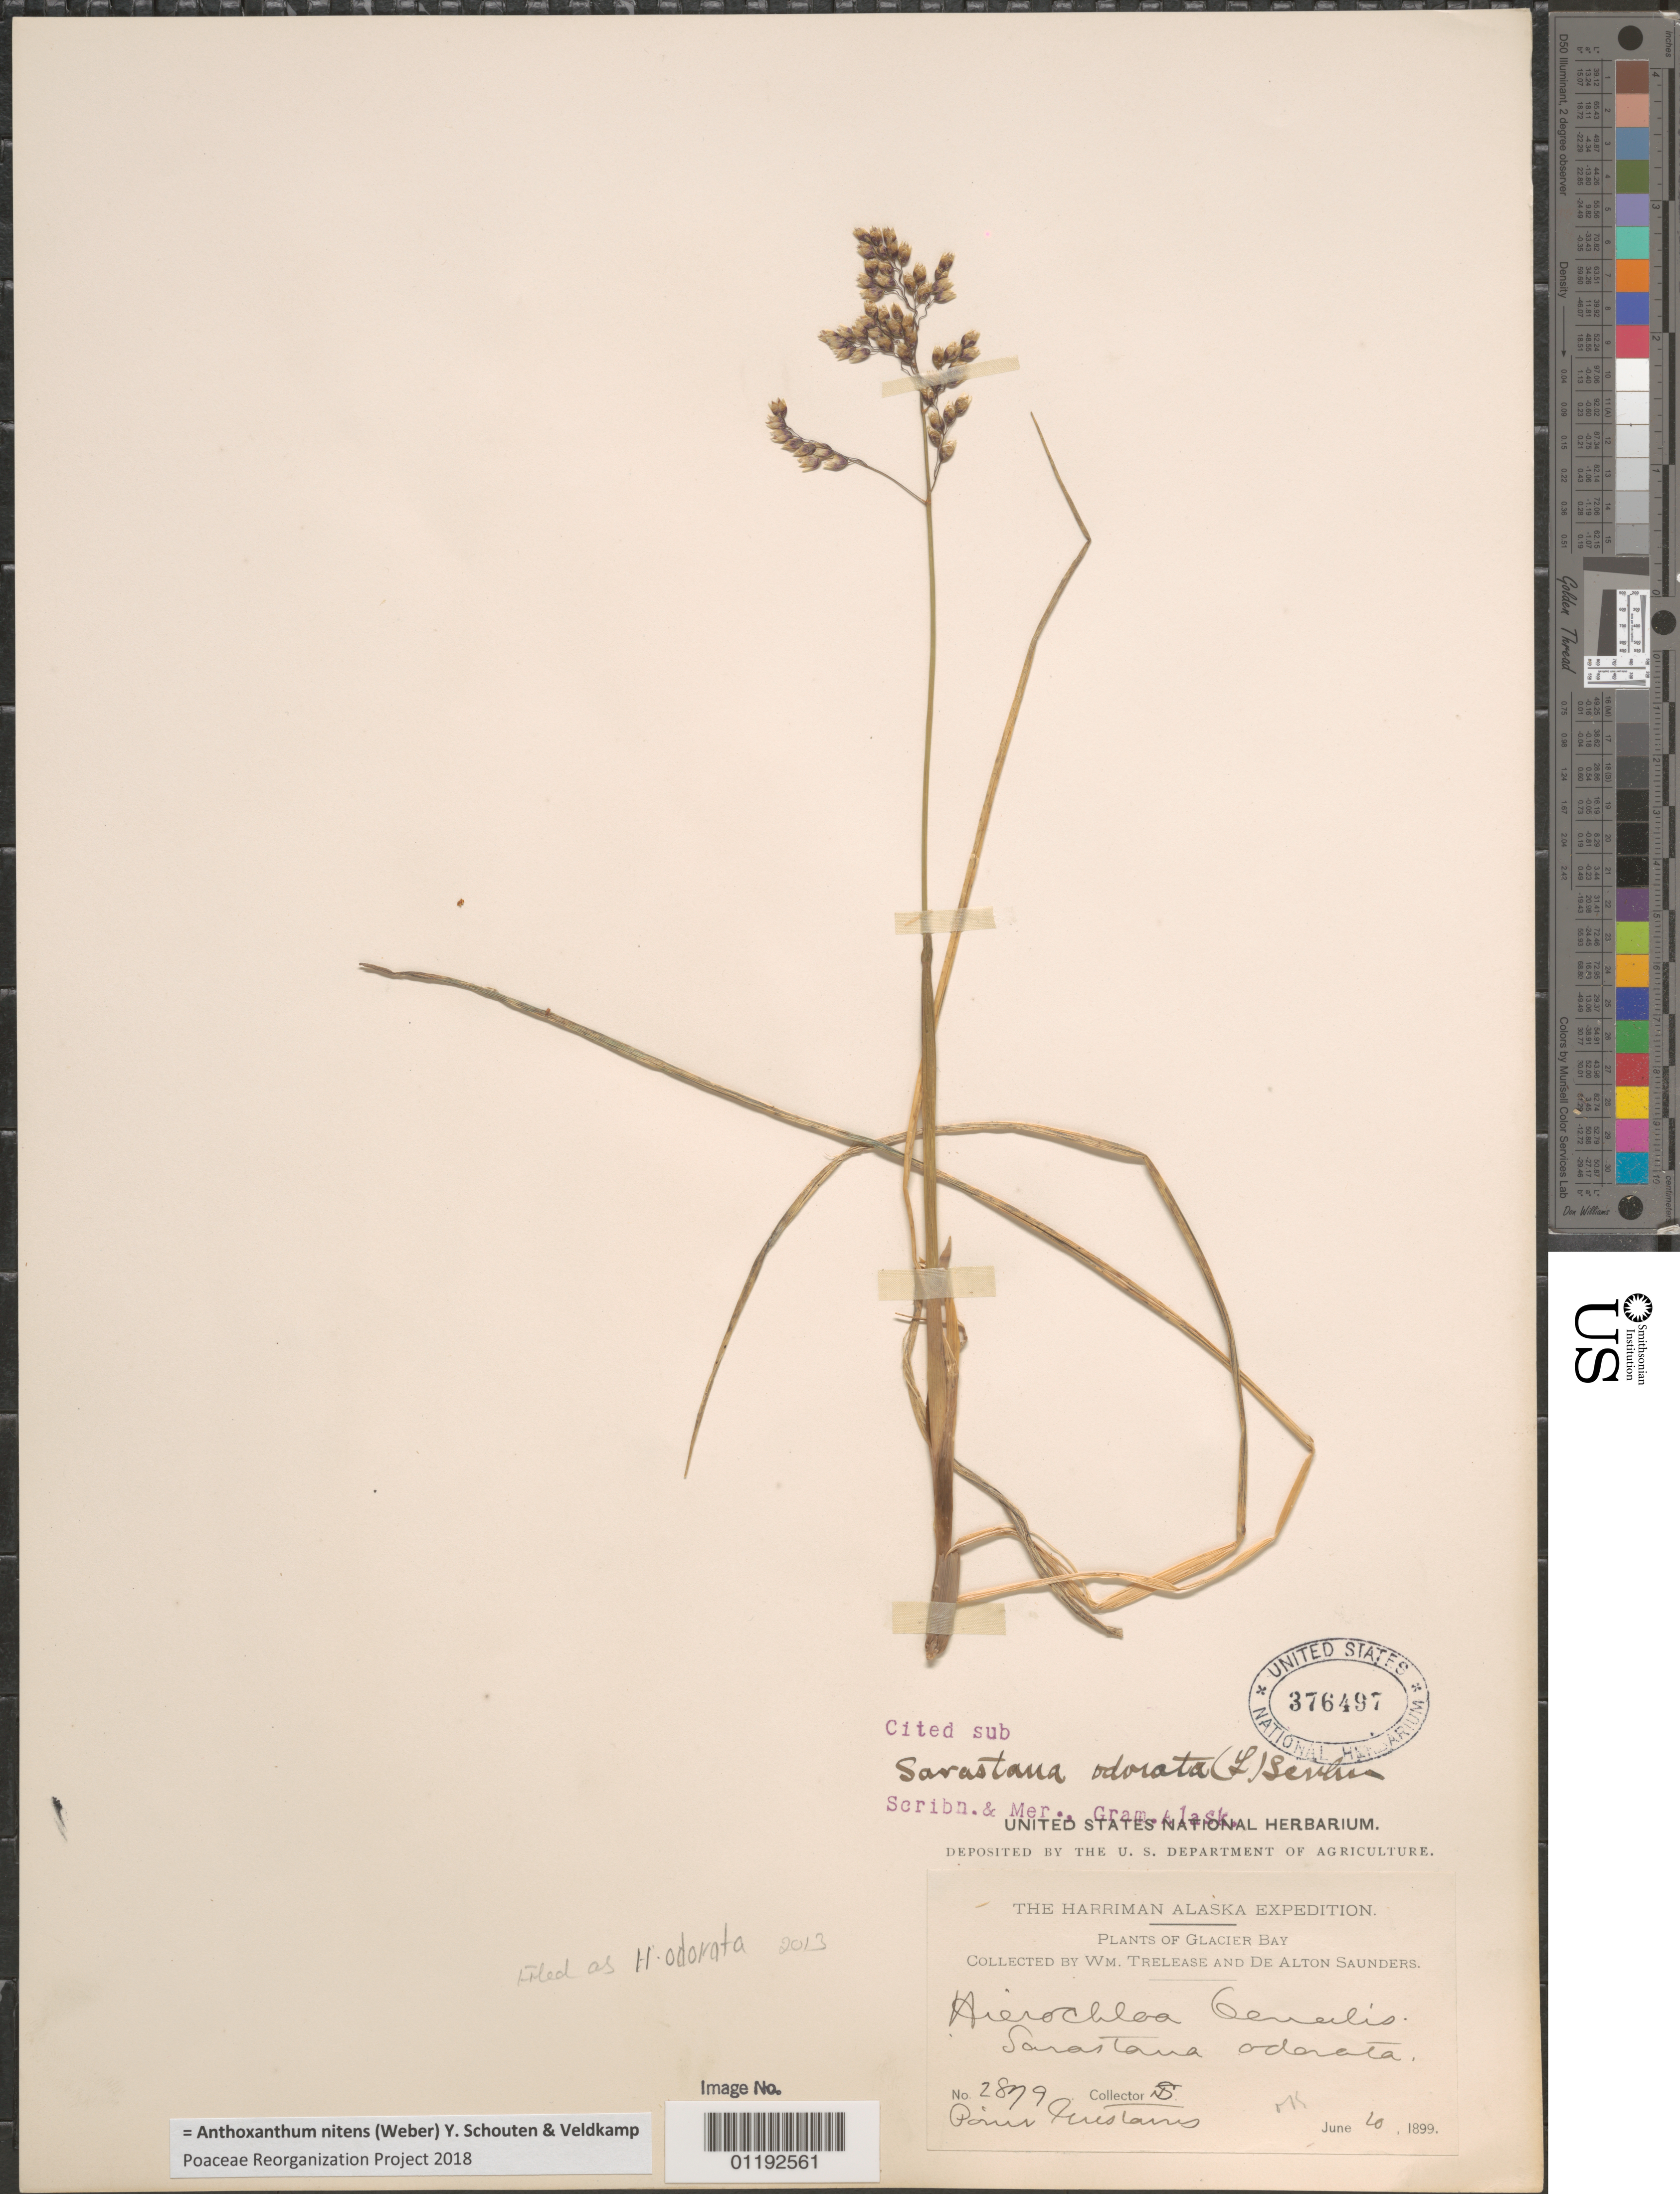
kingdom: Plantae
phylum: Tracheophyta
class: Liliopsida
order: Poales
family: Poaceae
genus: Anthoxanthum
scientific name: Anthoxanthum nitens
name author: (G.H. Weber) R.T.A. Schouten & Veldkamp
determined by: Poaceae Reorganization Project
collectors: W. Trelease & D. Saunders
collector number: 2879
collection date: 1899-06-20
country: United States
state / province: Alaska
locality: Point Gustavus.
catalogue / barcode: US 376497